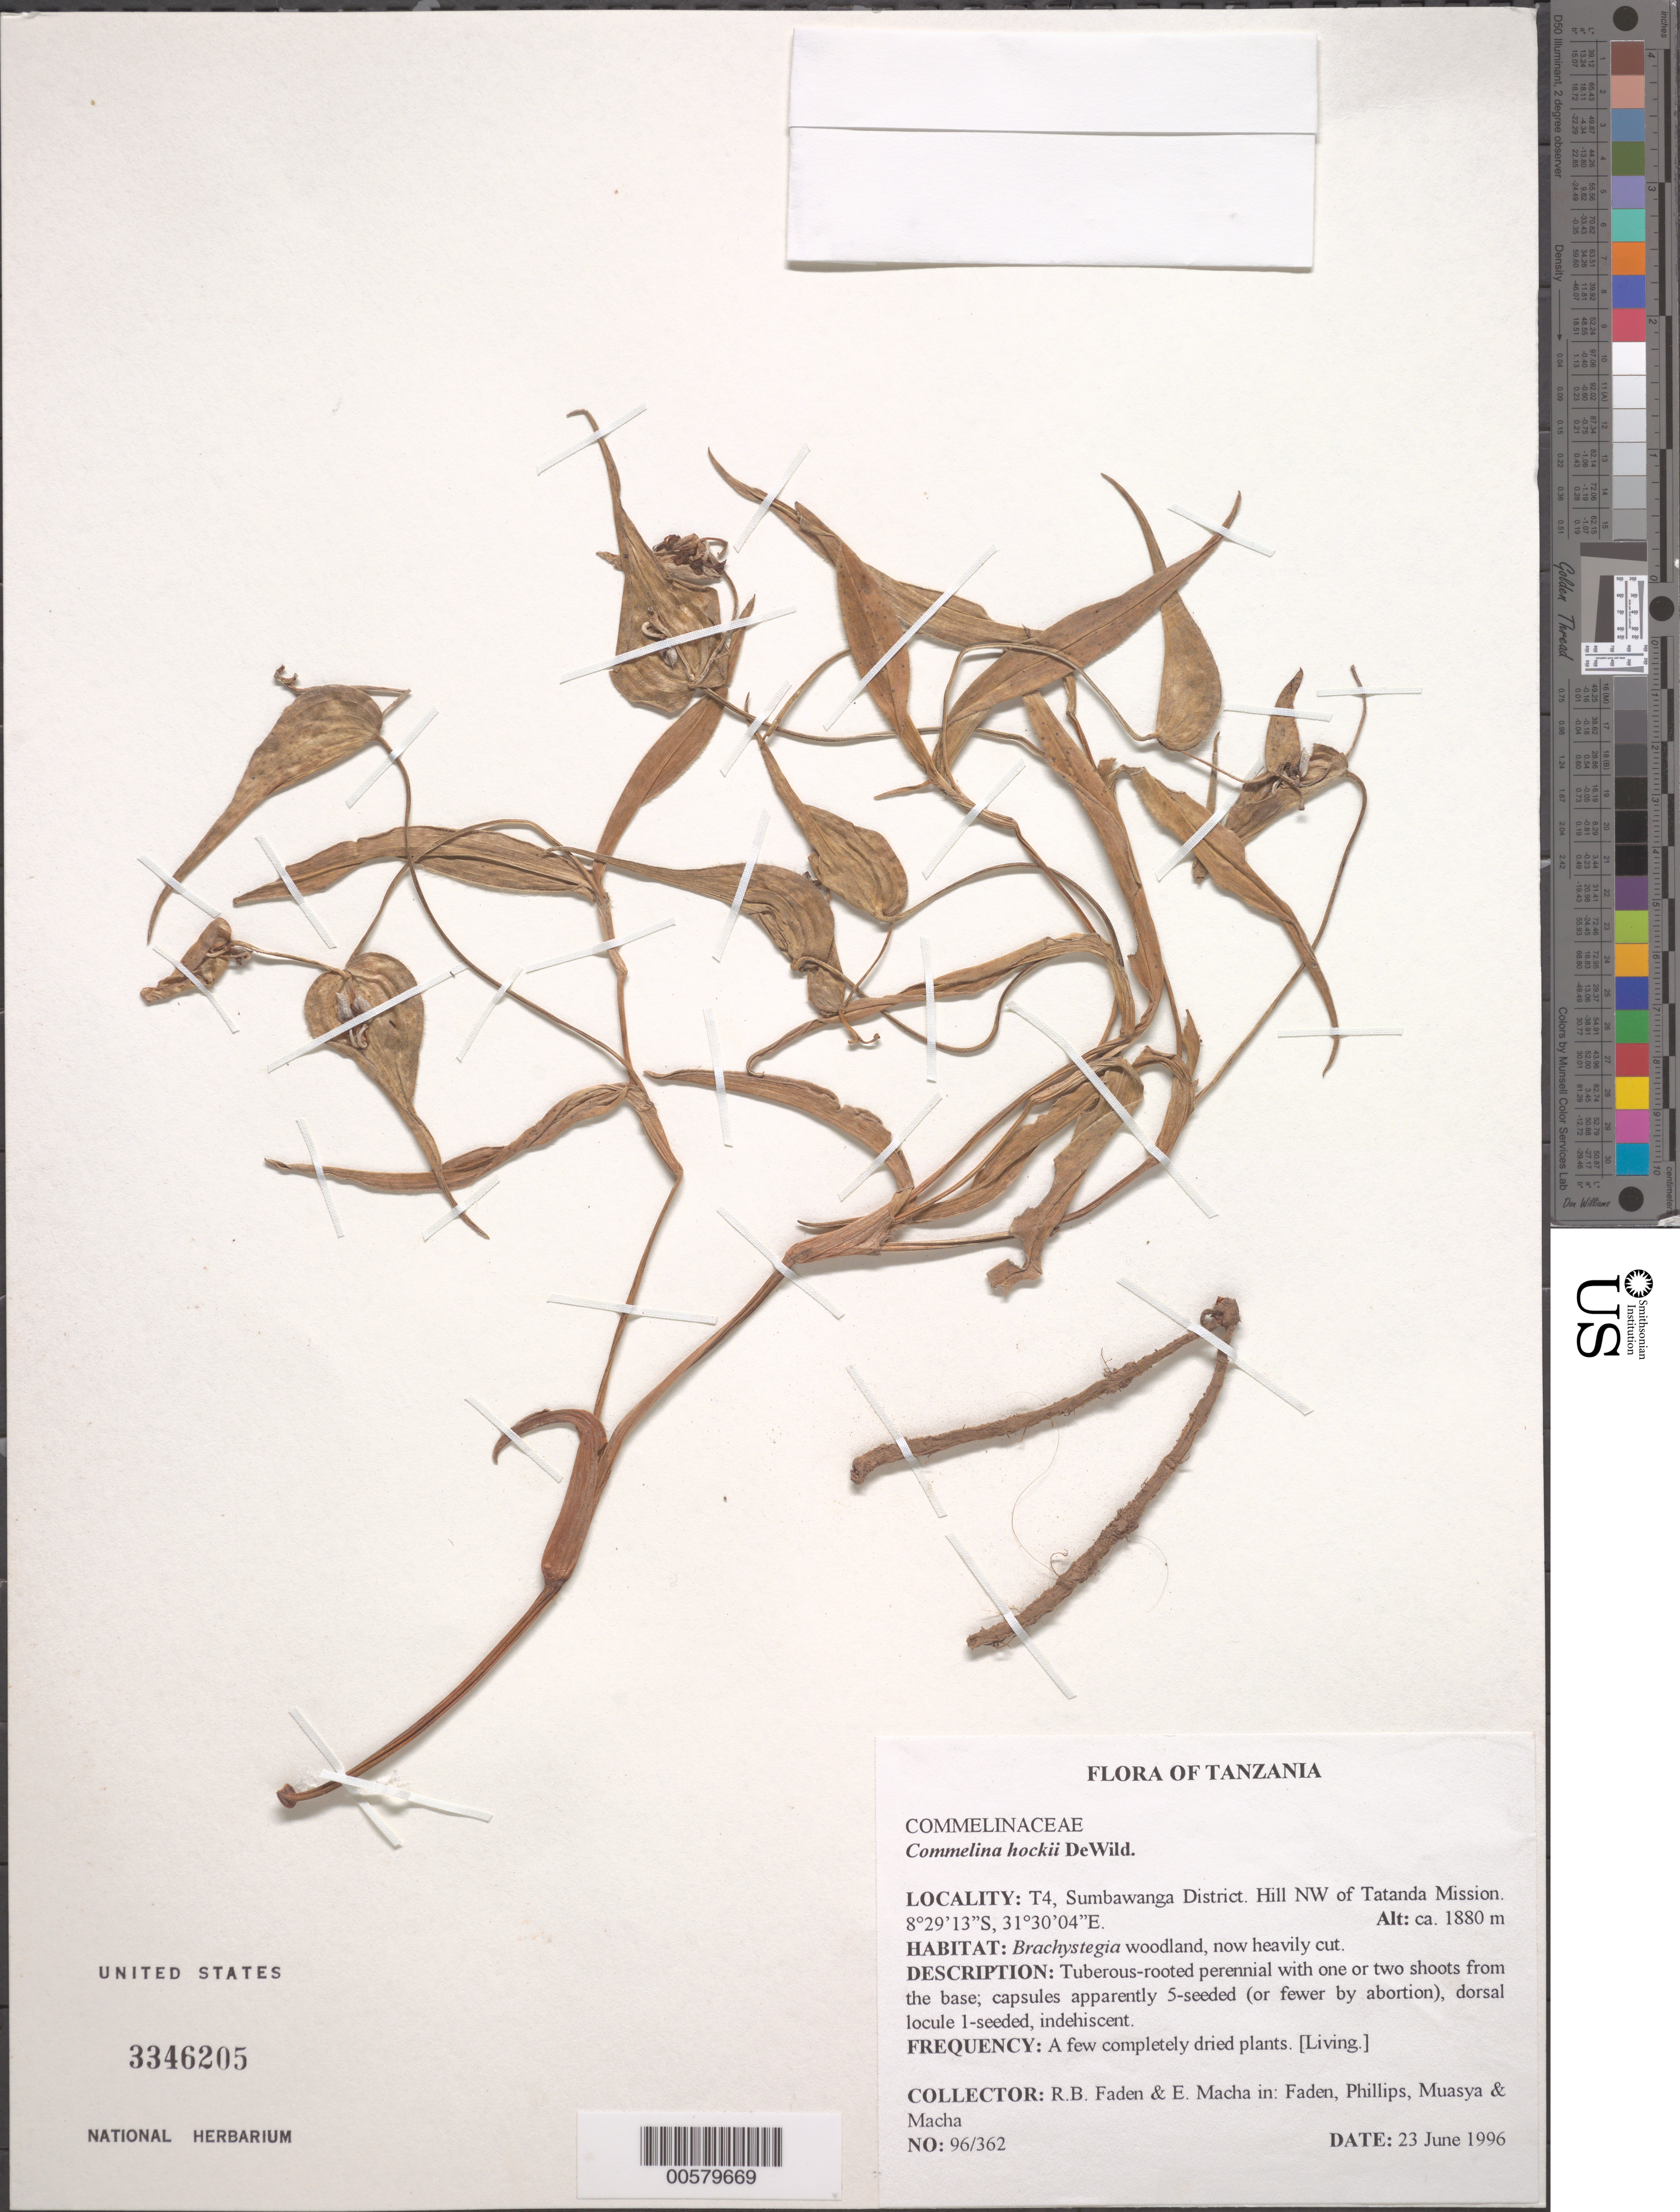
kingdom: Plantae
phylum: Tracheophyta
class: Liliopsida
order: Commelinales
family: Commelinaceae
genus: Commelina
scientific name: Commelina hockii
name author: De Wild.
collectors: R. B. Faden & E. Macha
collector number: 96/362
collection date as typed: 23 Jun 1996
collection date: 1996-06-23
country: Tanzania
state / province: Rukwa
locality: Sumbawanga dist., hill nw of tatanda mission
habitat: Brachystegia woodland, now heavily cut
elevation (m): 1880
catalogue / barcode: US 3346205